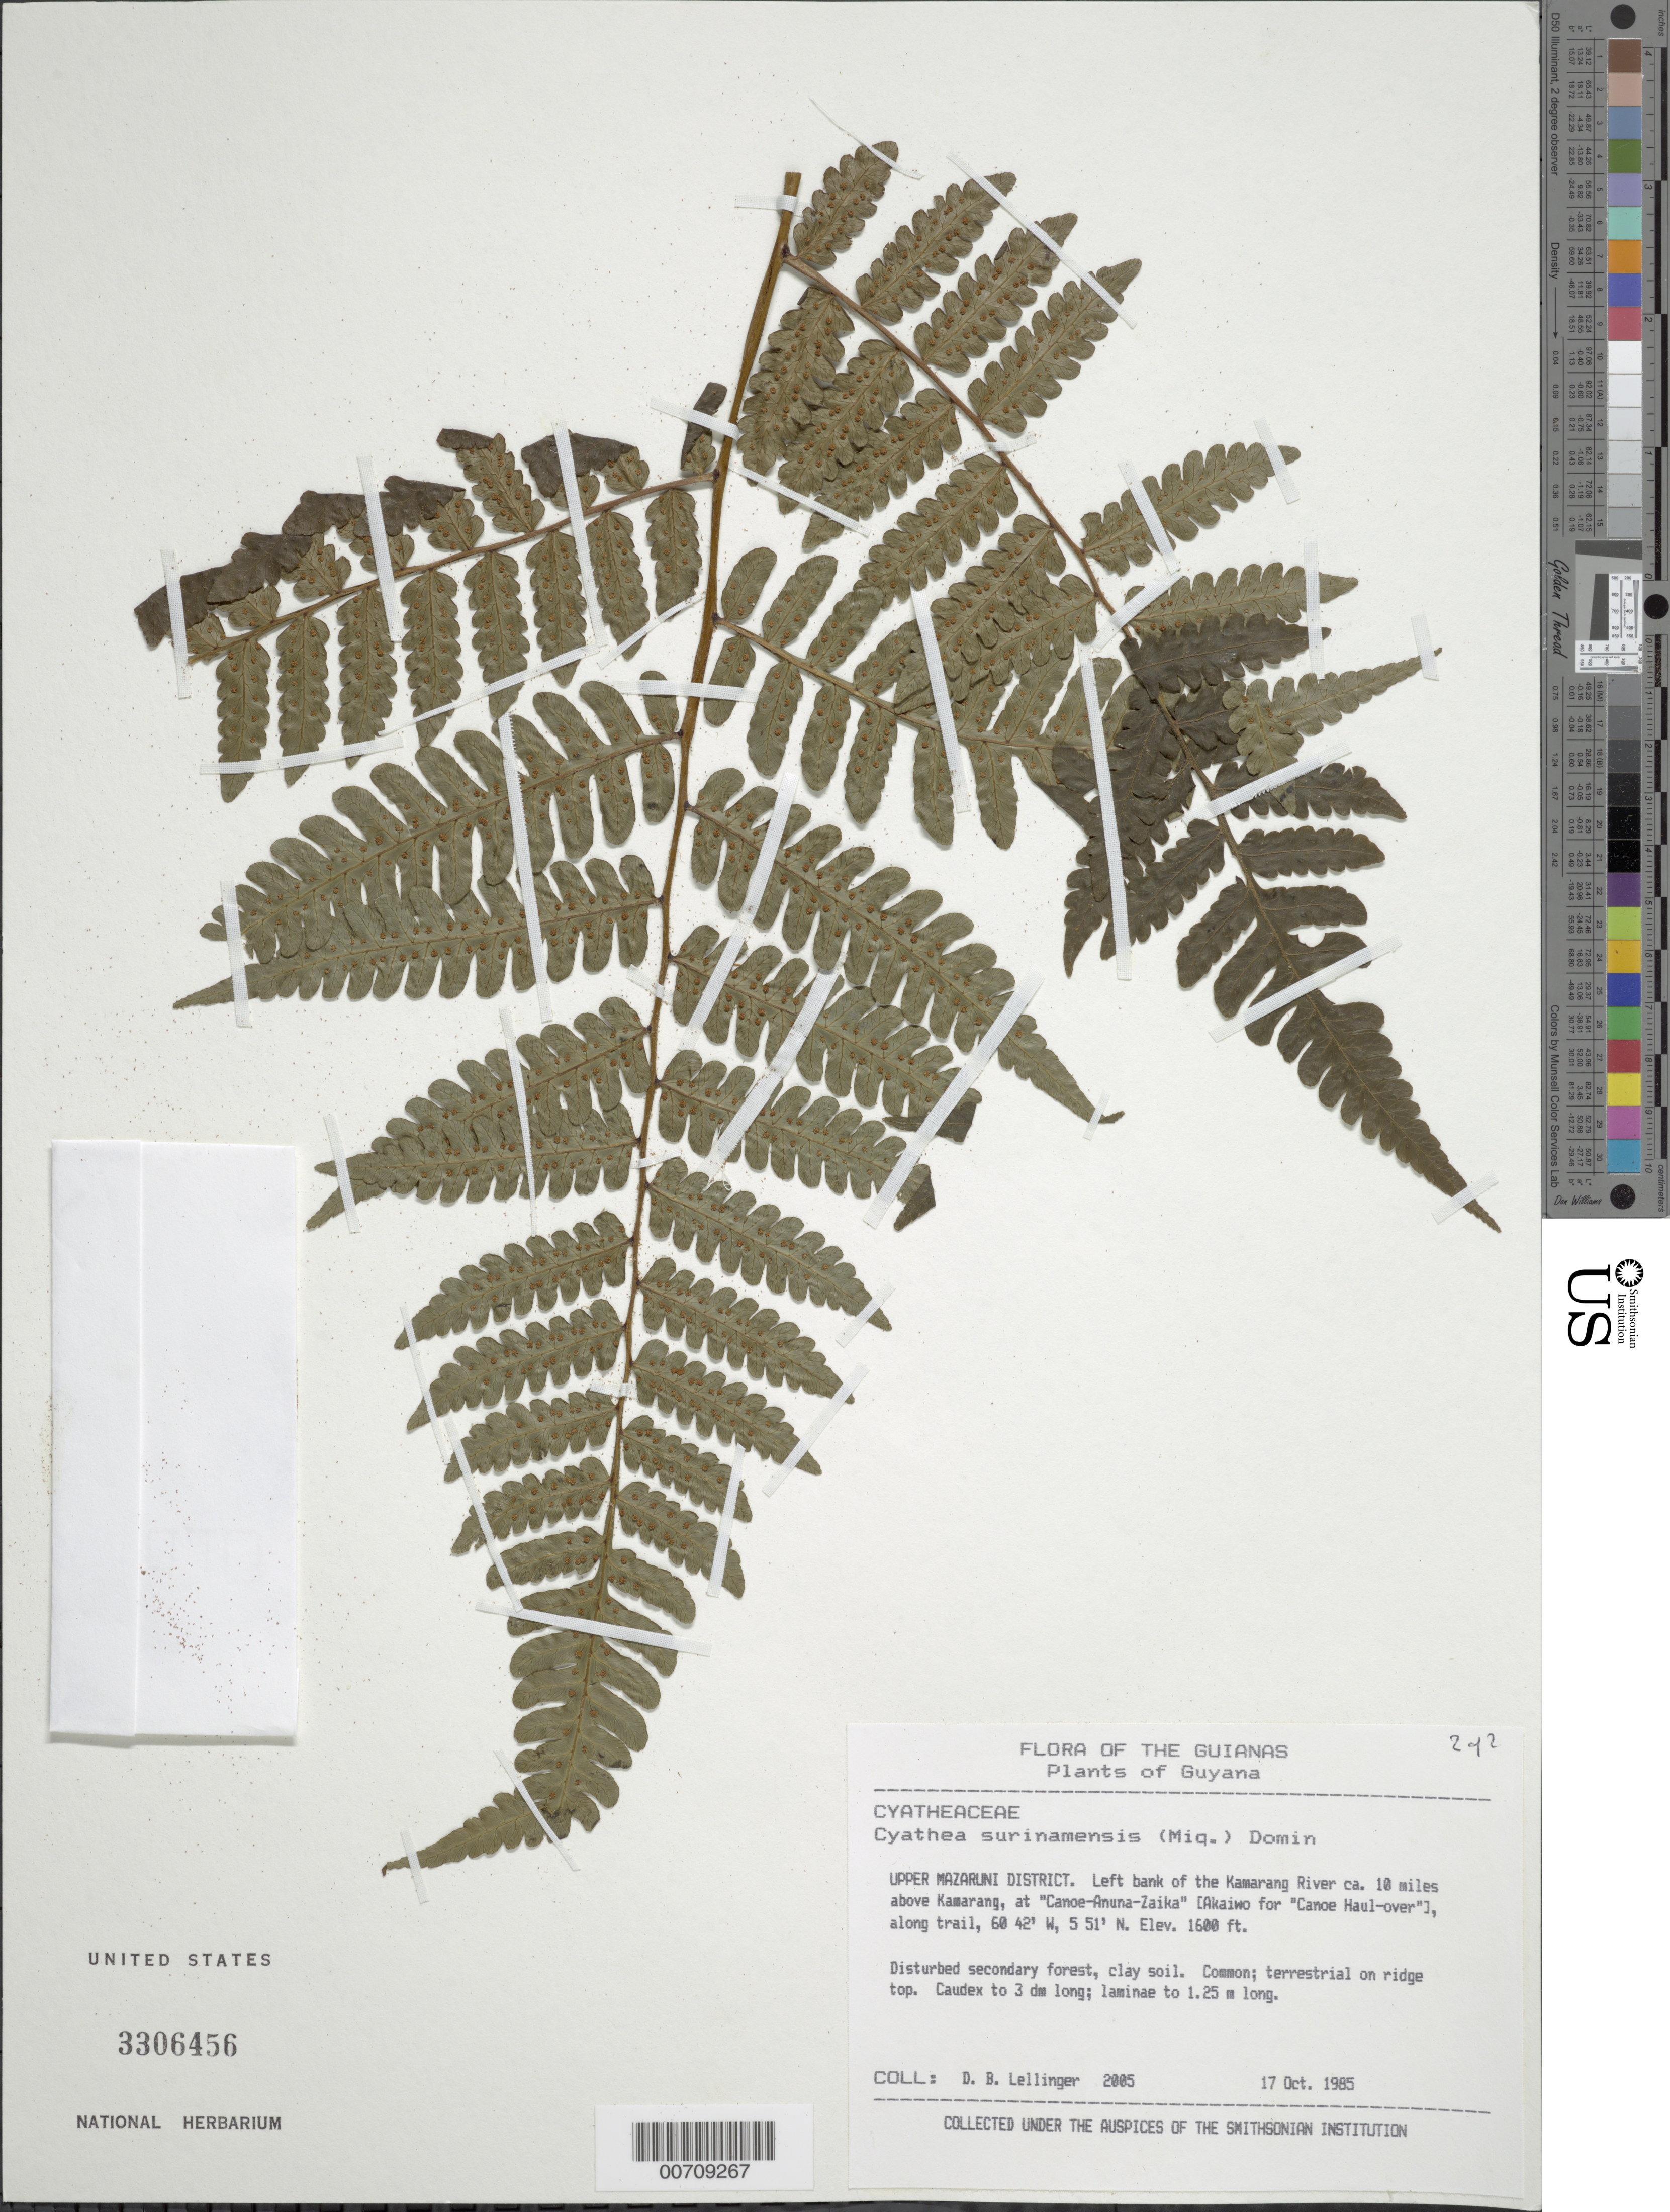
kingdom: Plantae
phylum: Tracheophyta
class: Polypodiopsida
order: Cyatheales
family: Cyatheaceae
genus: Cyathea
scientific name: Cyathea surinamensis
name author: (Miq.) Domin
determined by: Lellinger, David B., (BOT), Smithsonian Institution - National Museum of Natural History (UNITED STATES)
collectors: D. B. Lellinger & H. Robinson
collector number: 2005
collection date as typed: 17 October 1985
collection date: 1985-10-17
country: Guyana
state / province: Cuyuni-Mazaruni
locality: Left bank Kamarang R. ca. 16 km above Kamarang, at "Canoe-Anuna-Zaika"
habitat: Disturbed secondary forest, clay soil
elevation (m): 480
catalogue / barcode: US 3306456